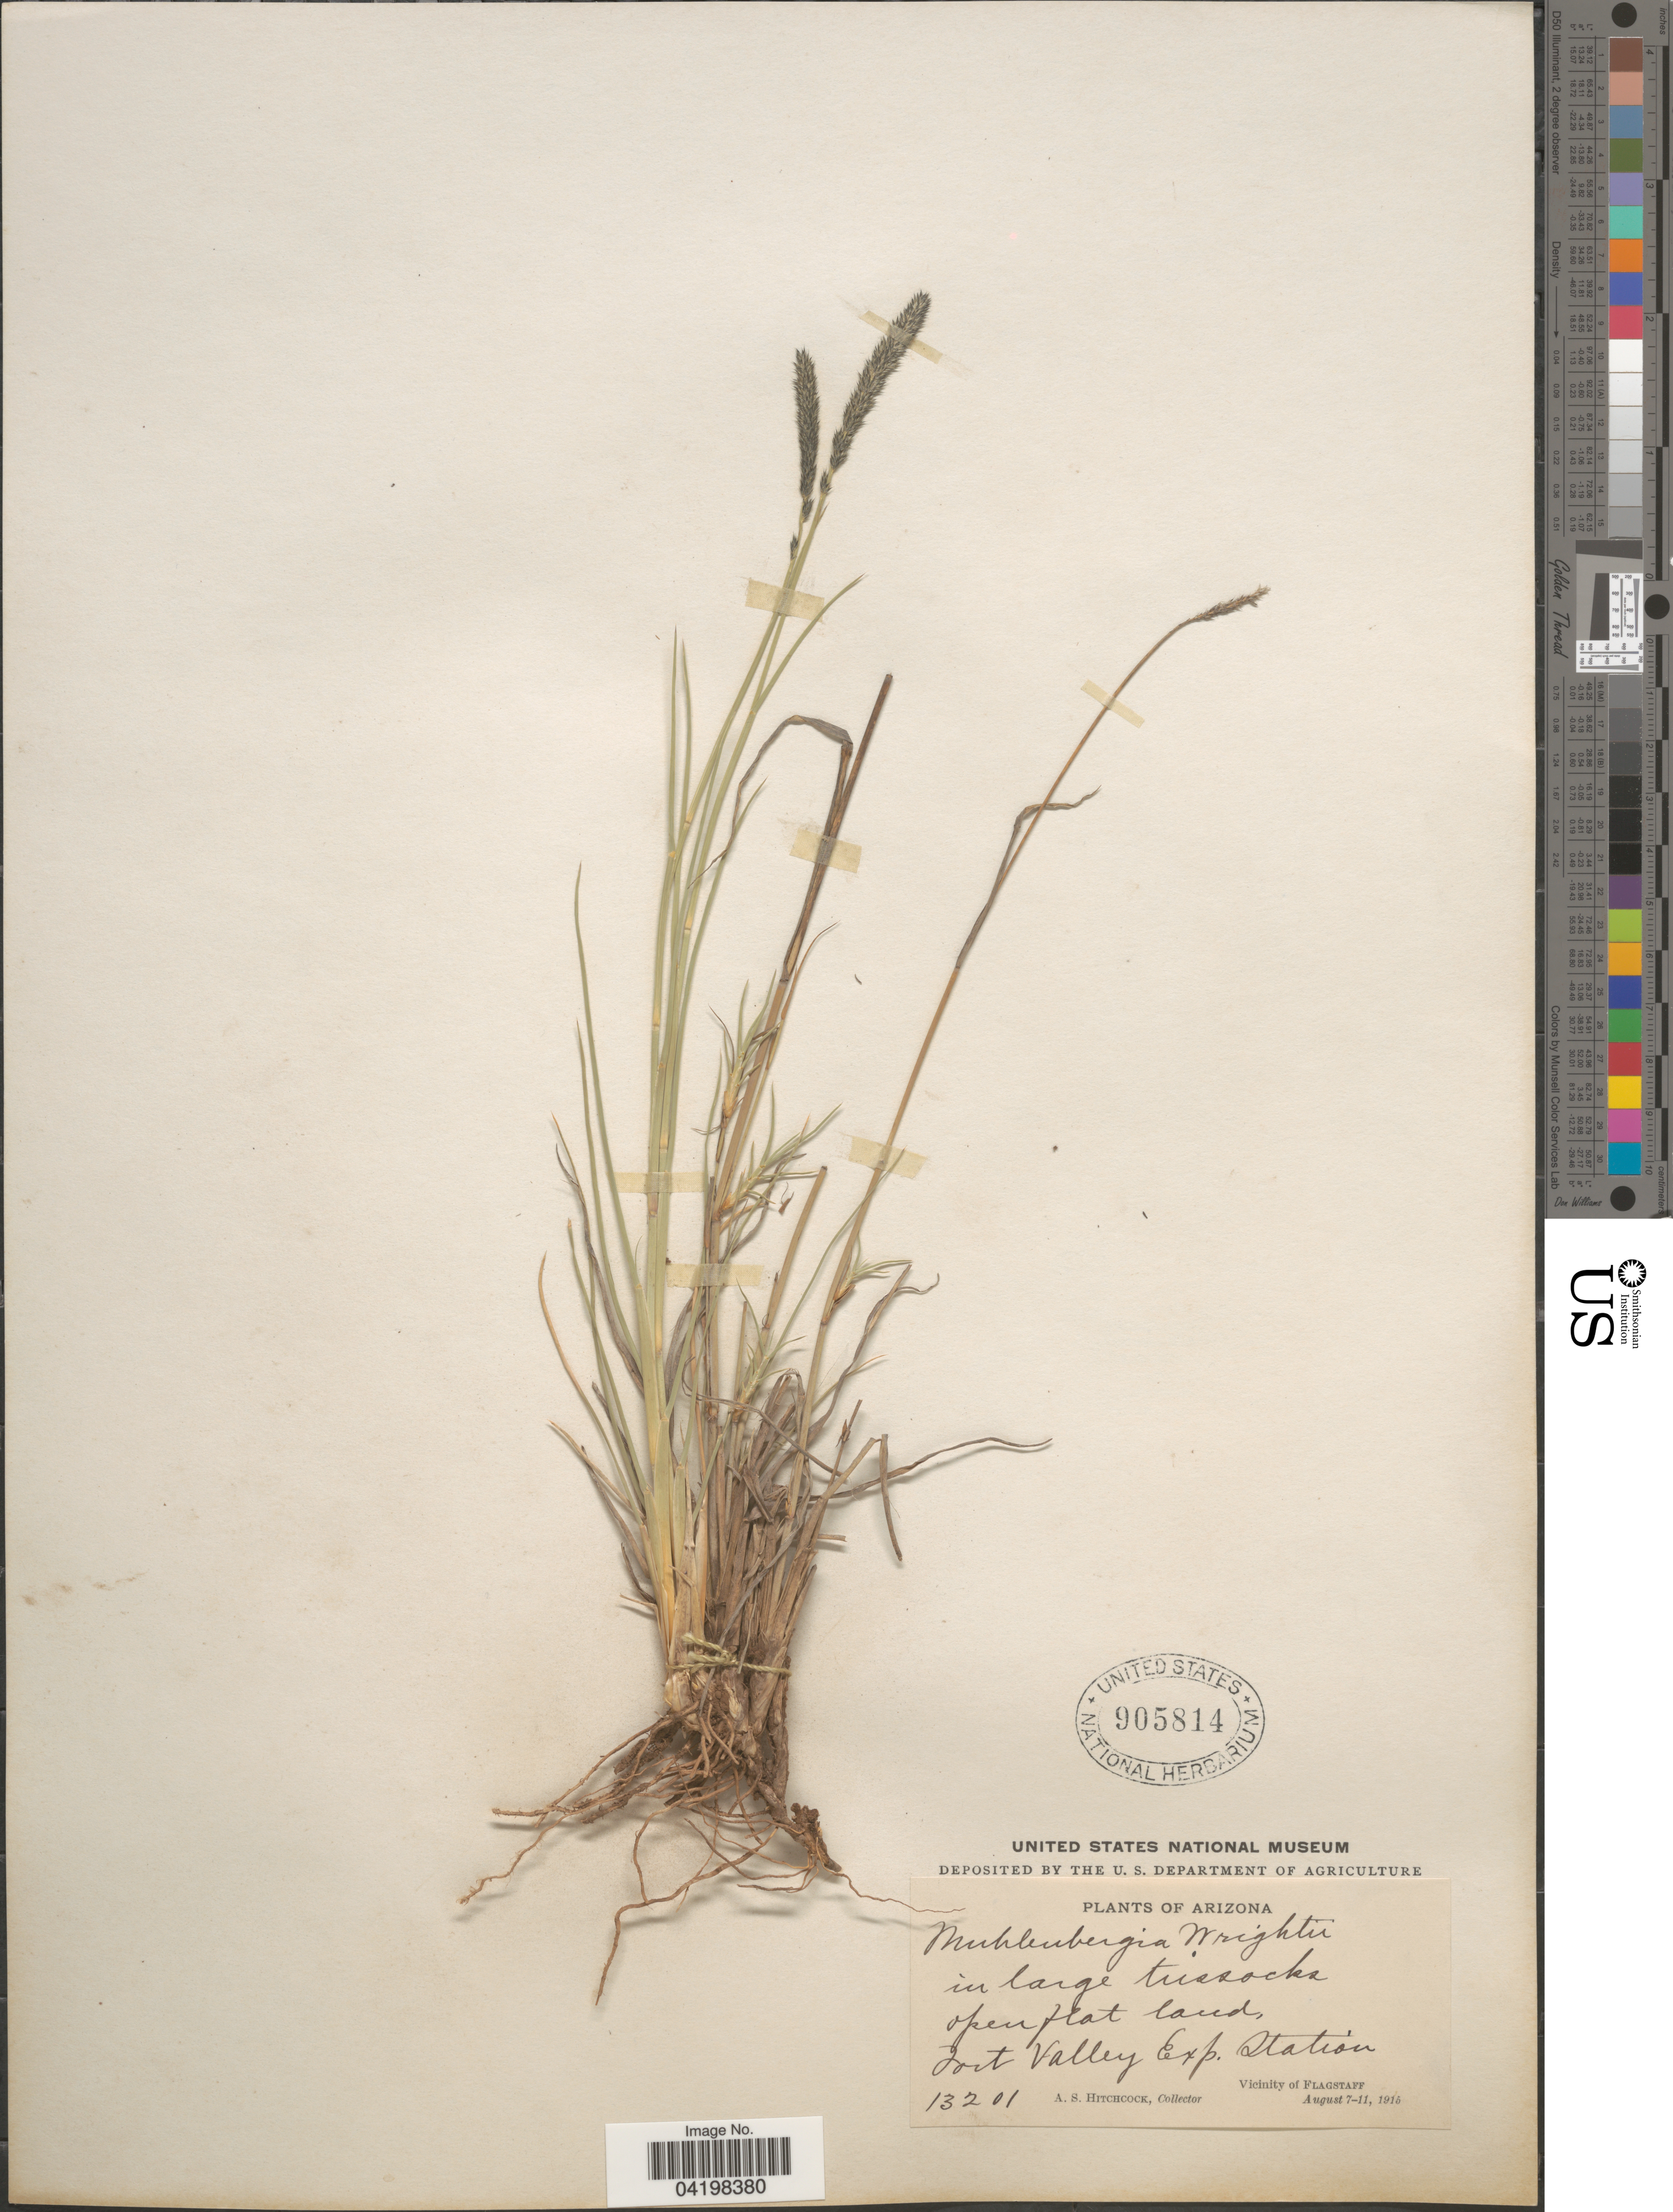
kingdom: Plantae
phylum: Tracheophyta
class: Liliopsida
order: Poales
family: Poaceae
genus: Muhlenbergia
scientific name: Muhlenbergia wrightii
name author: Vasey ex J.M. Coult.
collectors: A. S. Hitchcock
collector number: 13201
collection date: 1915-08-07/1915-08-11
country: United States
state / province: Arizona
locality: Fort Valley Exp. Station. Vicinity of Flagstaff.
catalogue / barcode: US 905814